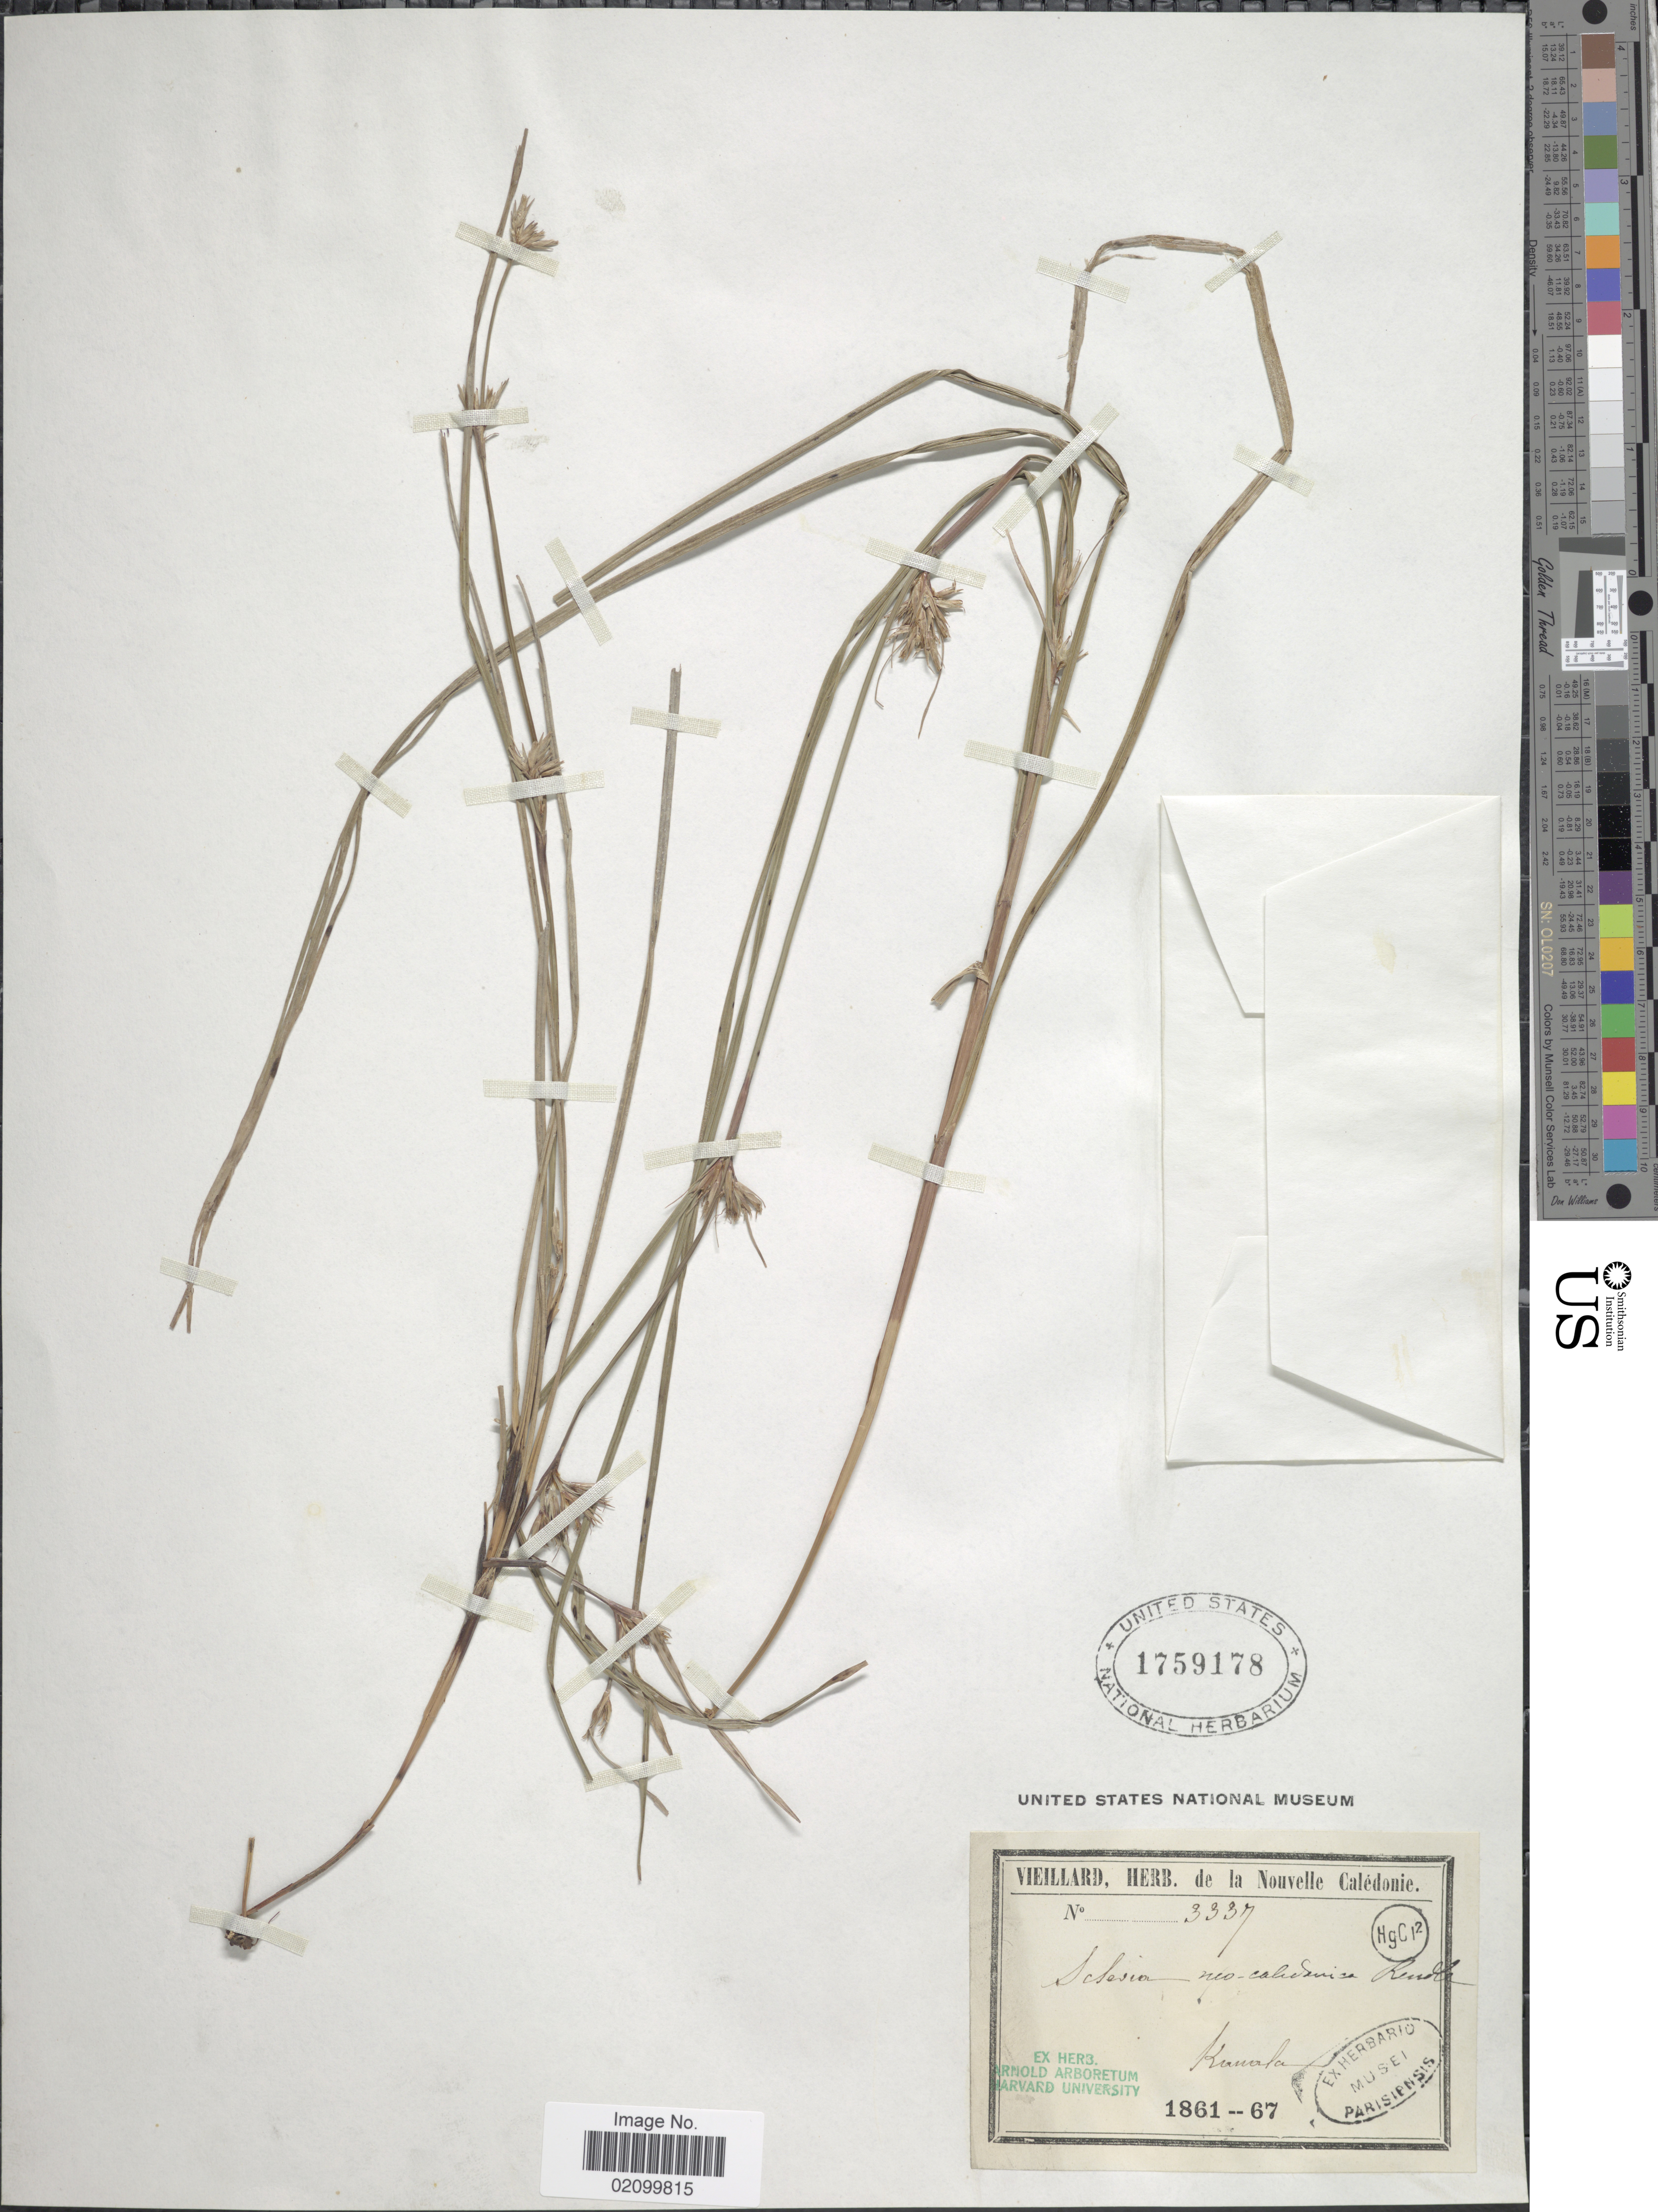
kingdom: Plantae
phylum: Tracheophyta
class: Liliopsida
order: Poales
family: Cyperaceae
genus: Scleria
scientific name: Scleria neocaledonica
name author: Rendle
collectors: ex herb. Vieillard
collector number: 3337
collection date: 1861/1867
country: New Caledonia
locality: Kunerta [interpreted]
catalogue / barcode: US 1759178